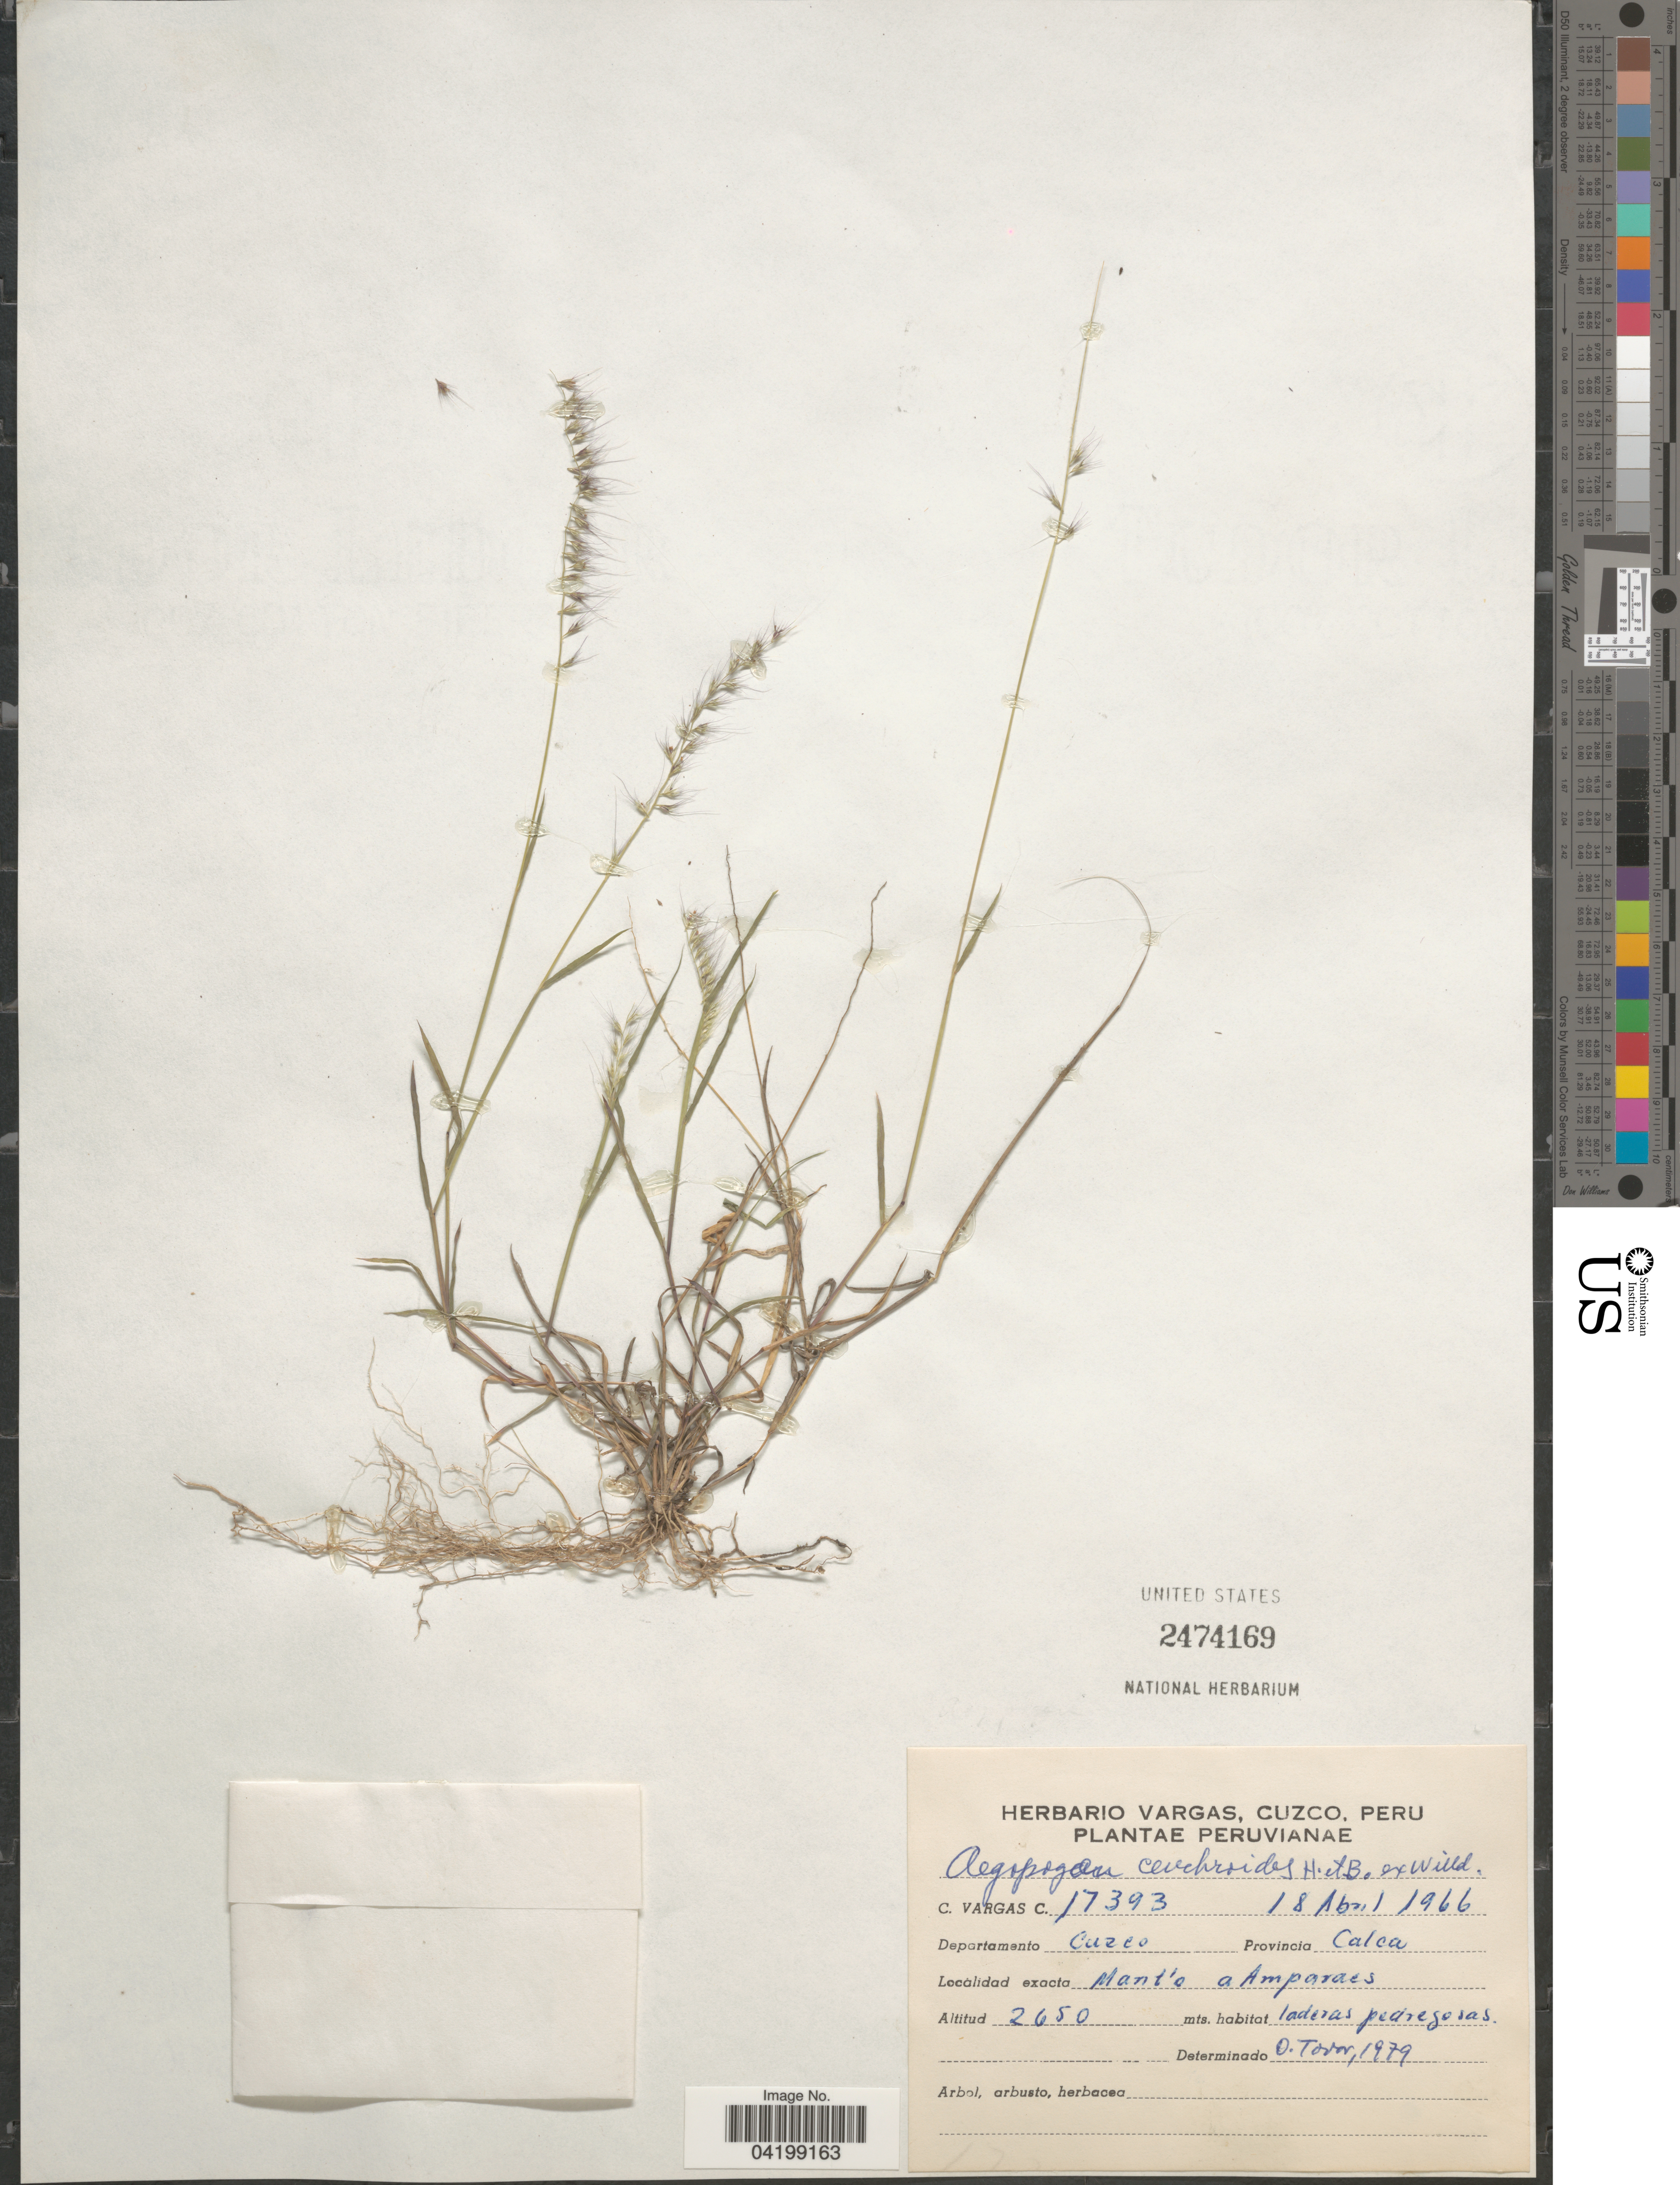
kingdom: Plantae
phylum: Tracheophyta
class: Liliopsida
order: Poales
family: Poaceae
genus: Muhlenbergia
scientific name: Muhlenbergia cenchroides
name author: (Humb. & Bonpl. ex Willd.) P.M. Peterson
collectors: C. Vargas Calderón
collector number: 17393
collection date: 1966-04-18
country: Peru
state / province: Cusco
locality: Departamento Cuzco. Provincia Calca. Mant'o a Amparaes.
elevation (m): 2650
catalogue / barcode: US 2474169